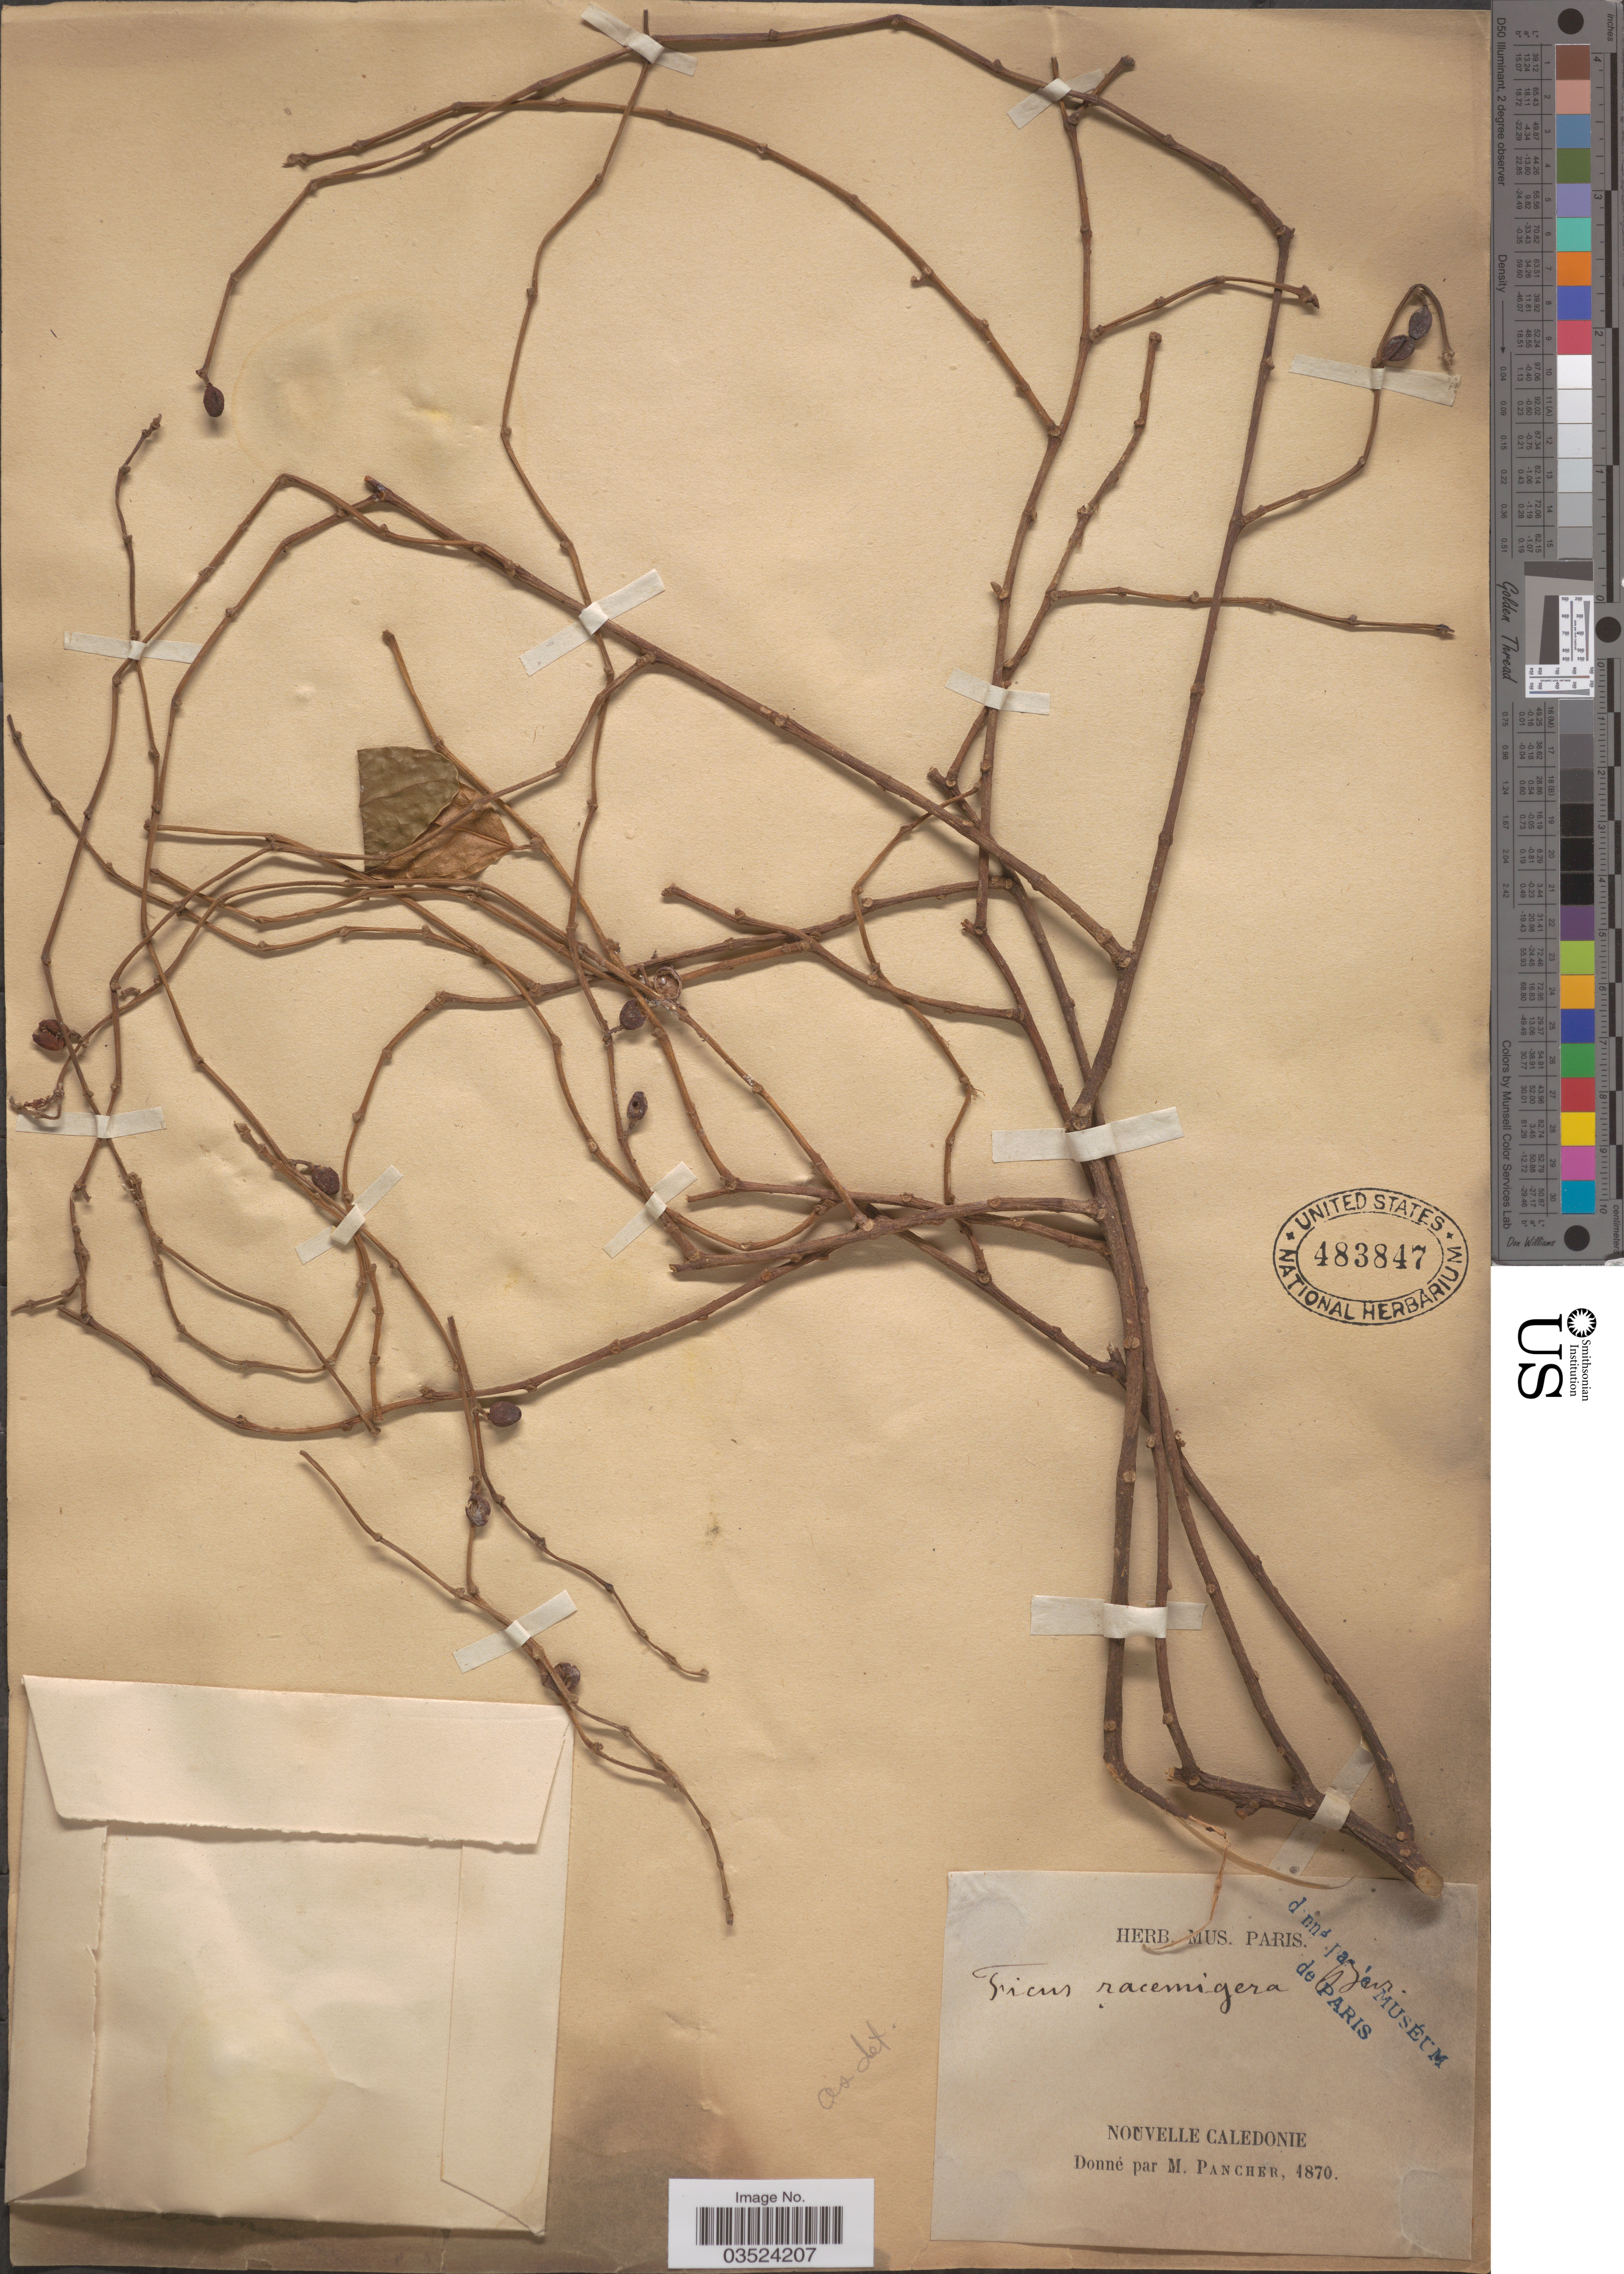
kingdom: Plantae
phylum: Tracheophyta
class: Magnoliopsida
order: Rosales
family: Moraceae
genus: Ficus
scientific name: Ficus racemifera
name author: Roxb.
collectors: M. Pancher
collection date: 1870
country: New Caledonia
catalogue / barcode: US 483847